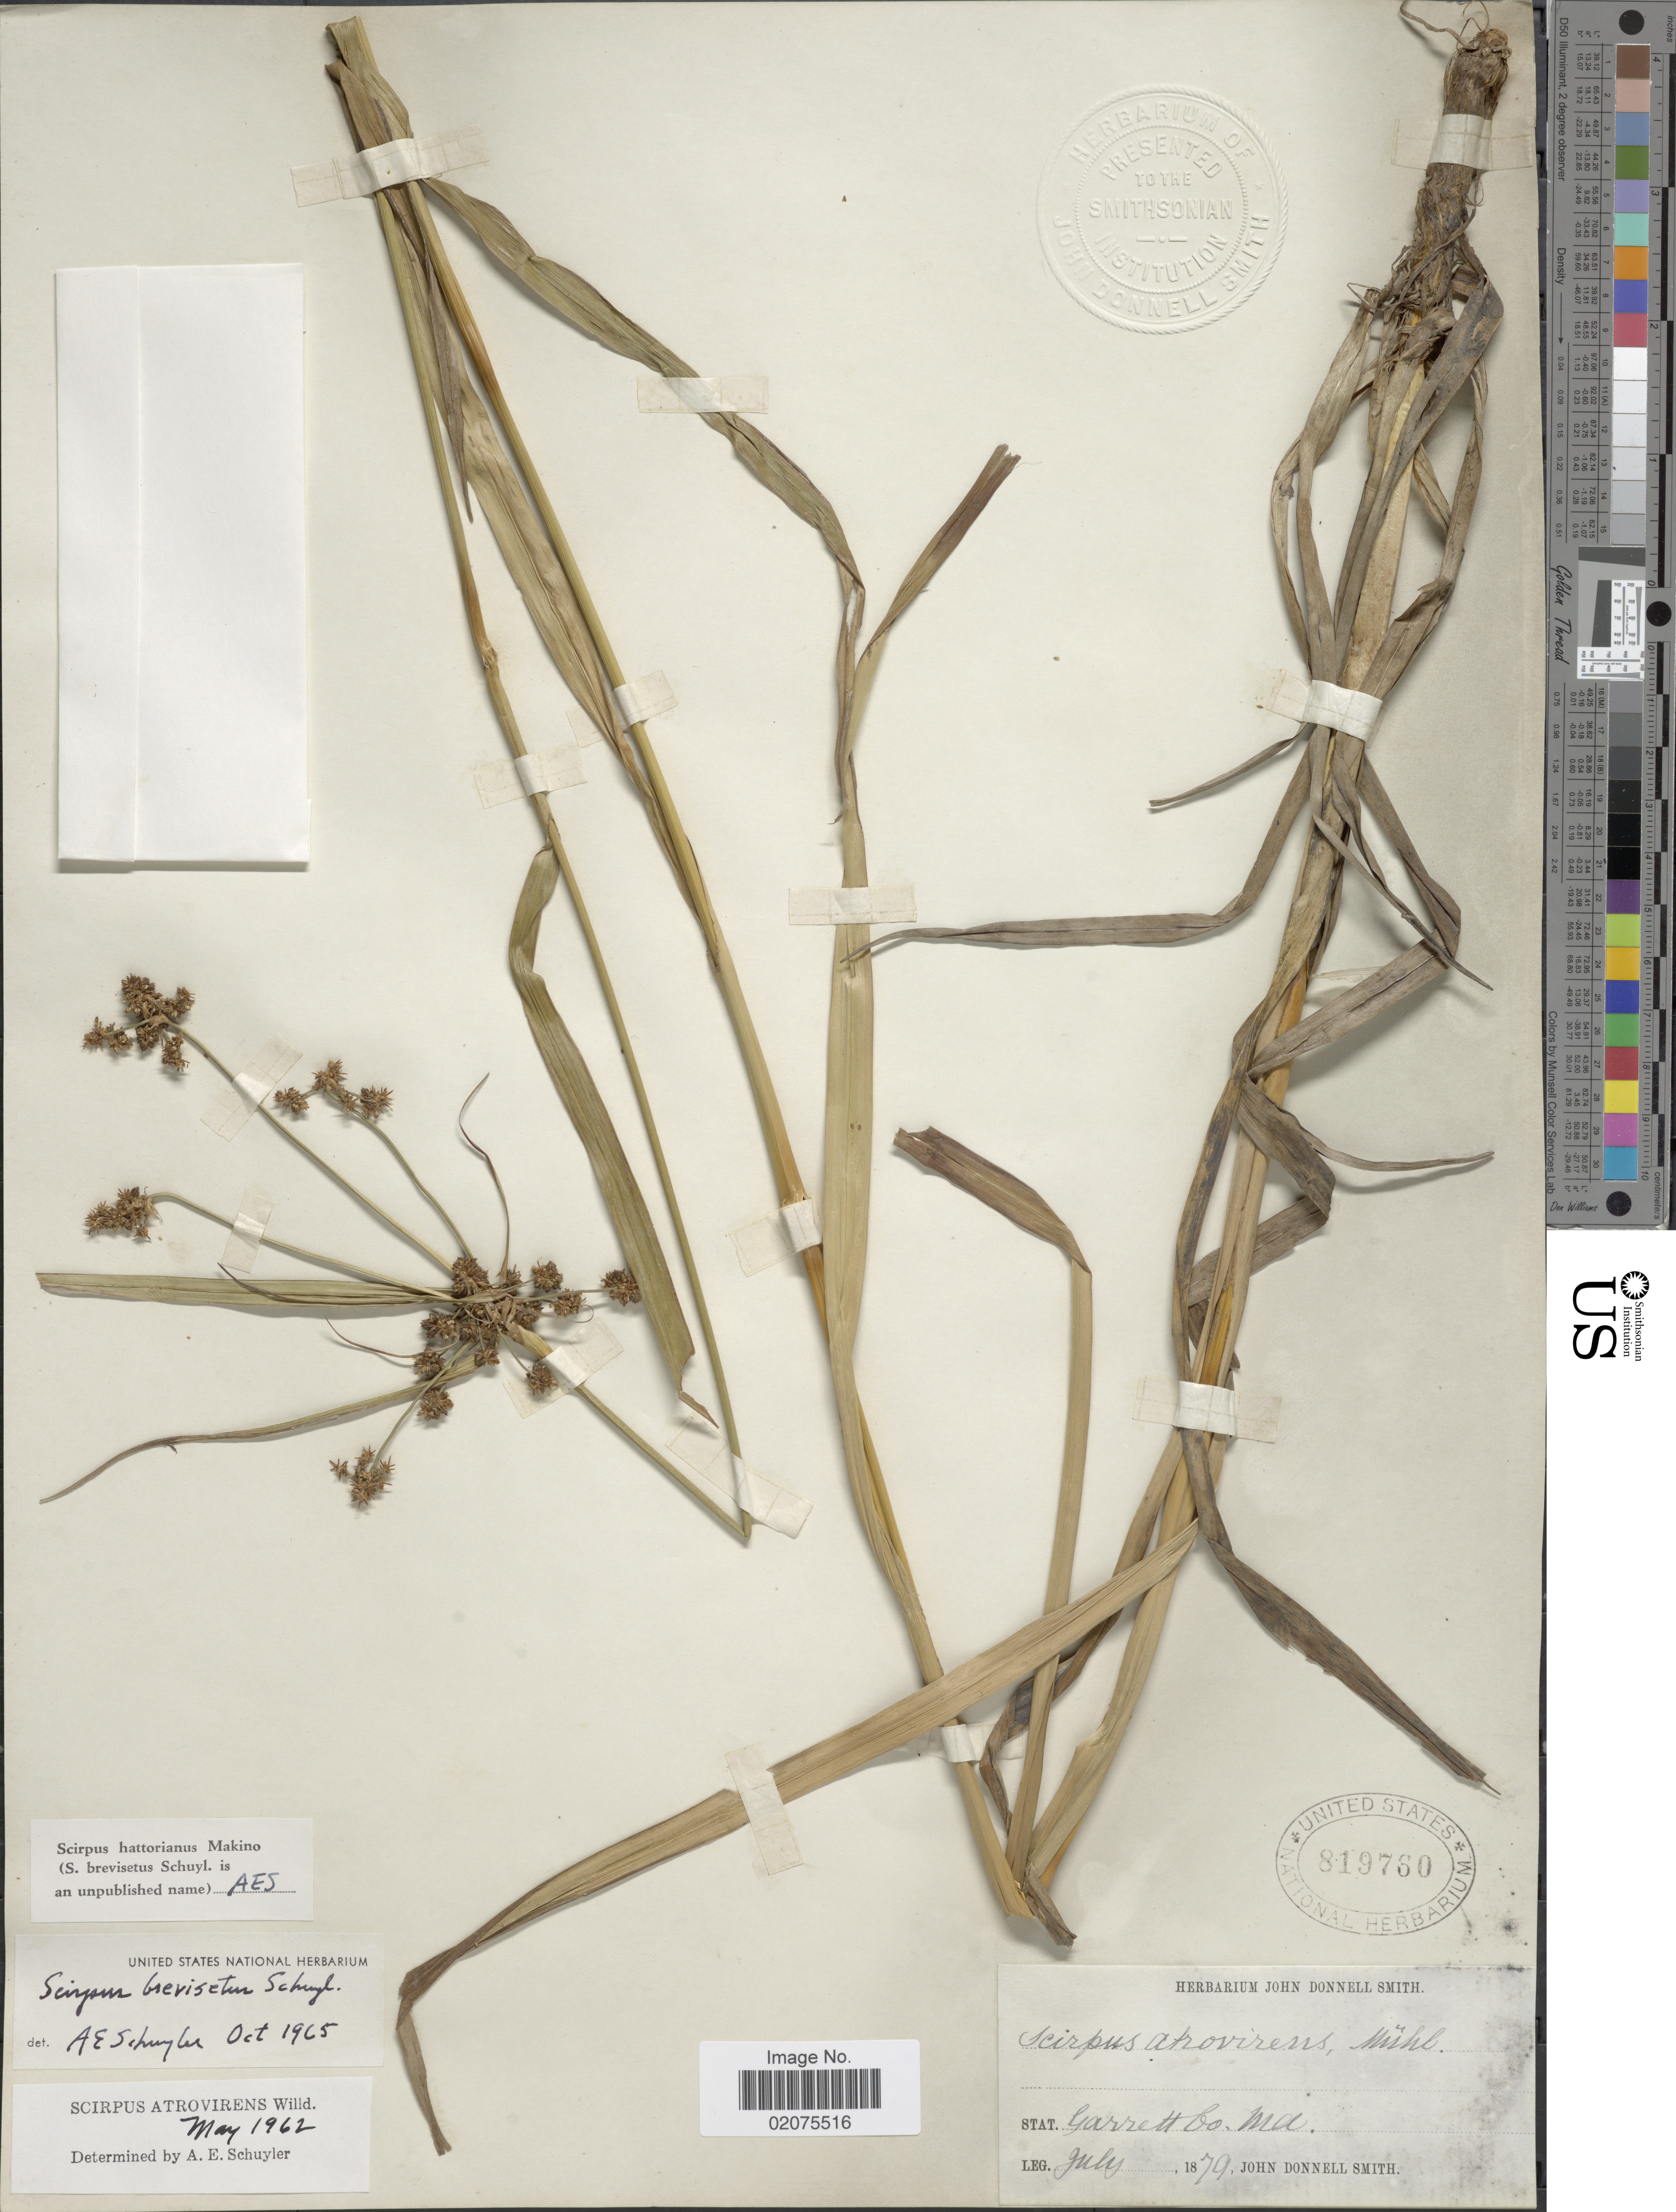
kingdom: Plantae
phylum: Tracheophyta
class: Liliopsida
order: Poales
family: Cyperaceae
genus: Scirpus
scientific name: Scirpus hattorianus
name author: Makino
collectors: J. Donnell Smith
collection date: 1879-07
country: United States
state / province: Maryland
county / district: Garrett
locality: Garrett Co., Md.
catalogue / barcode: US 819760